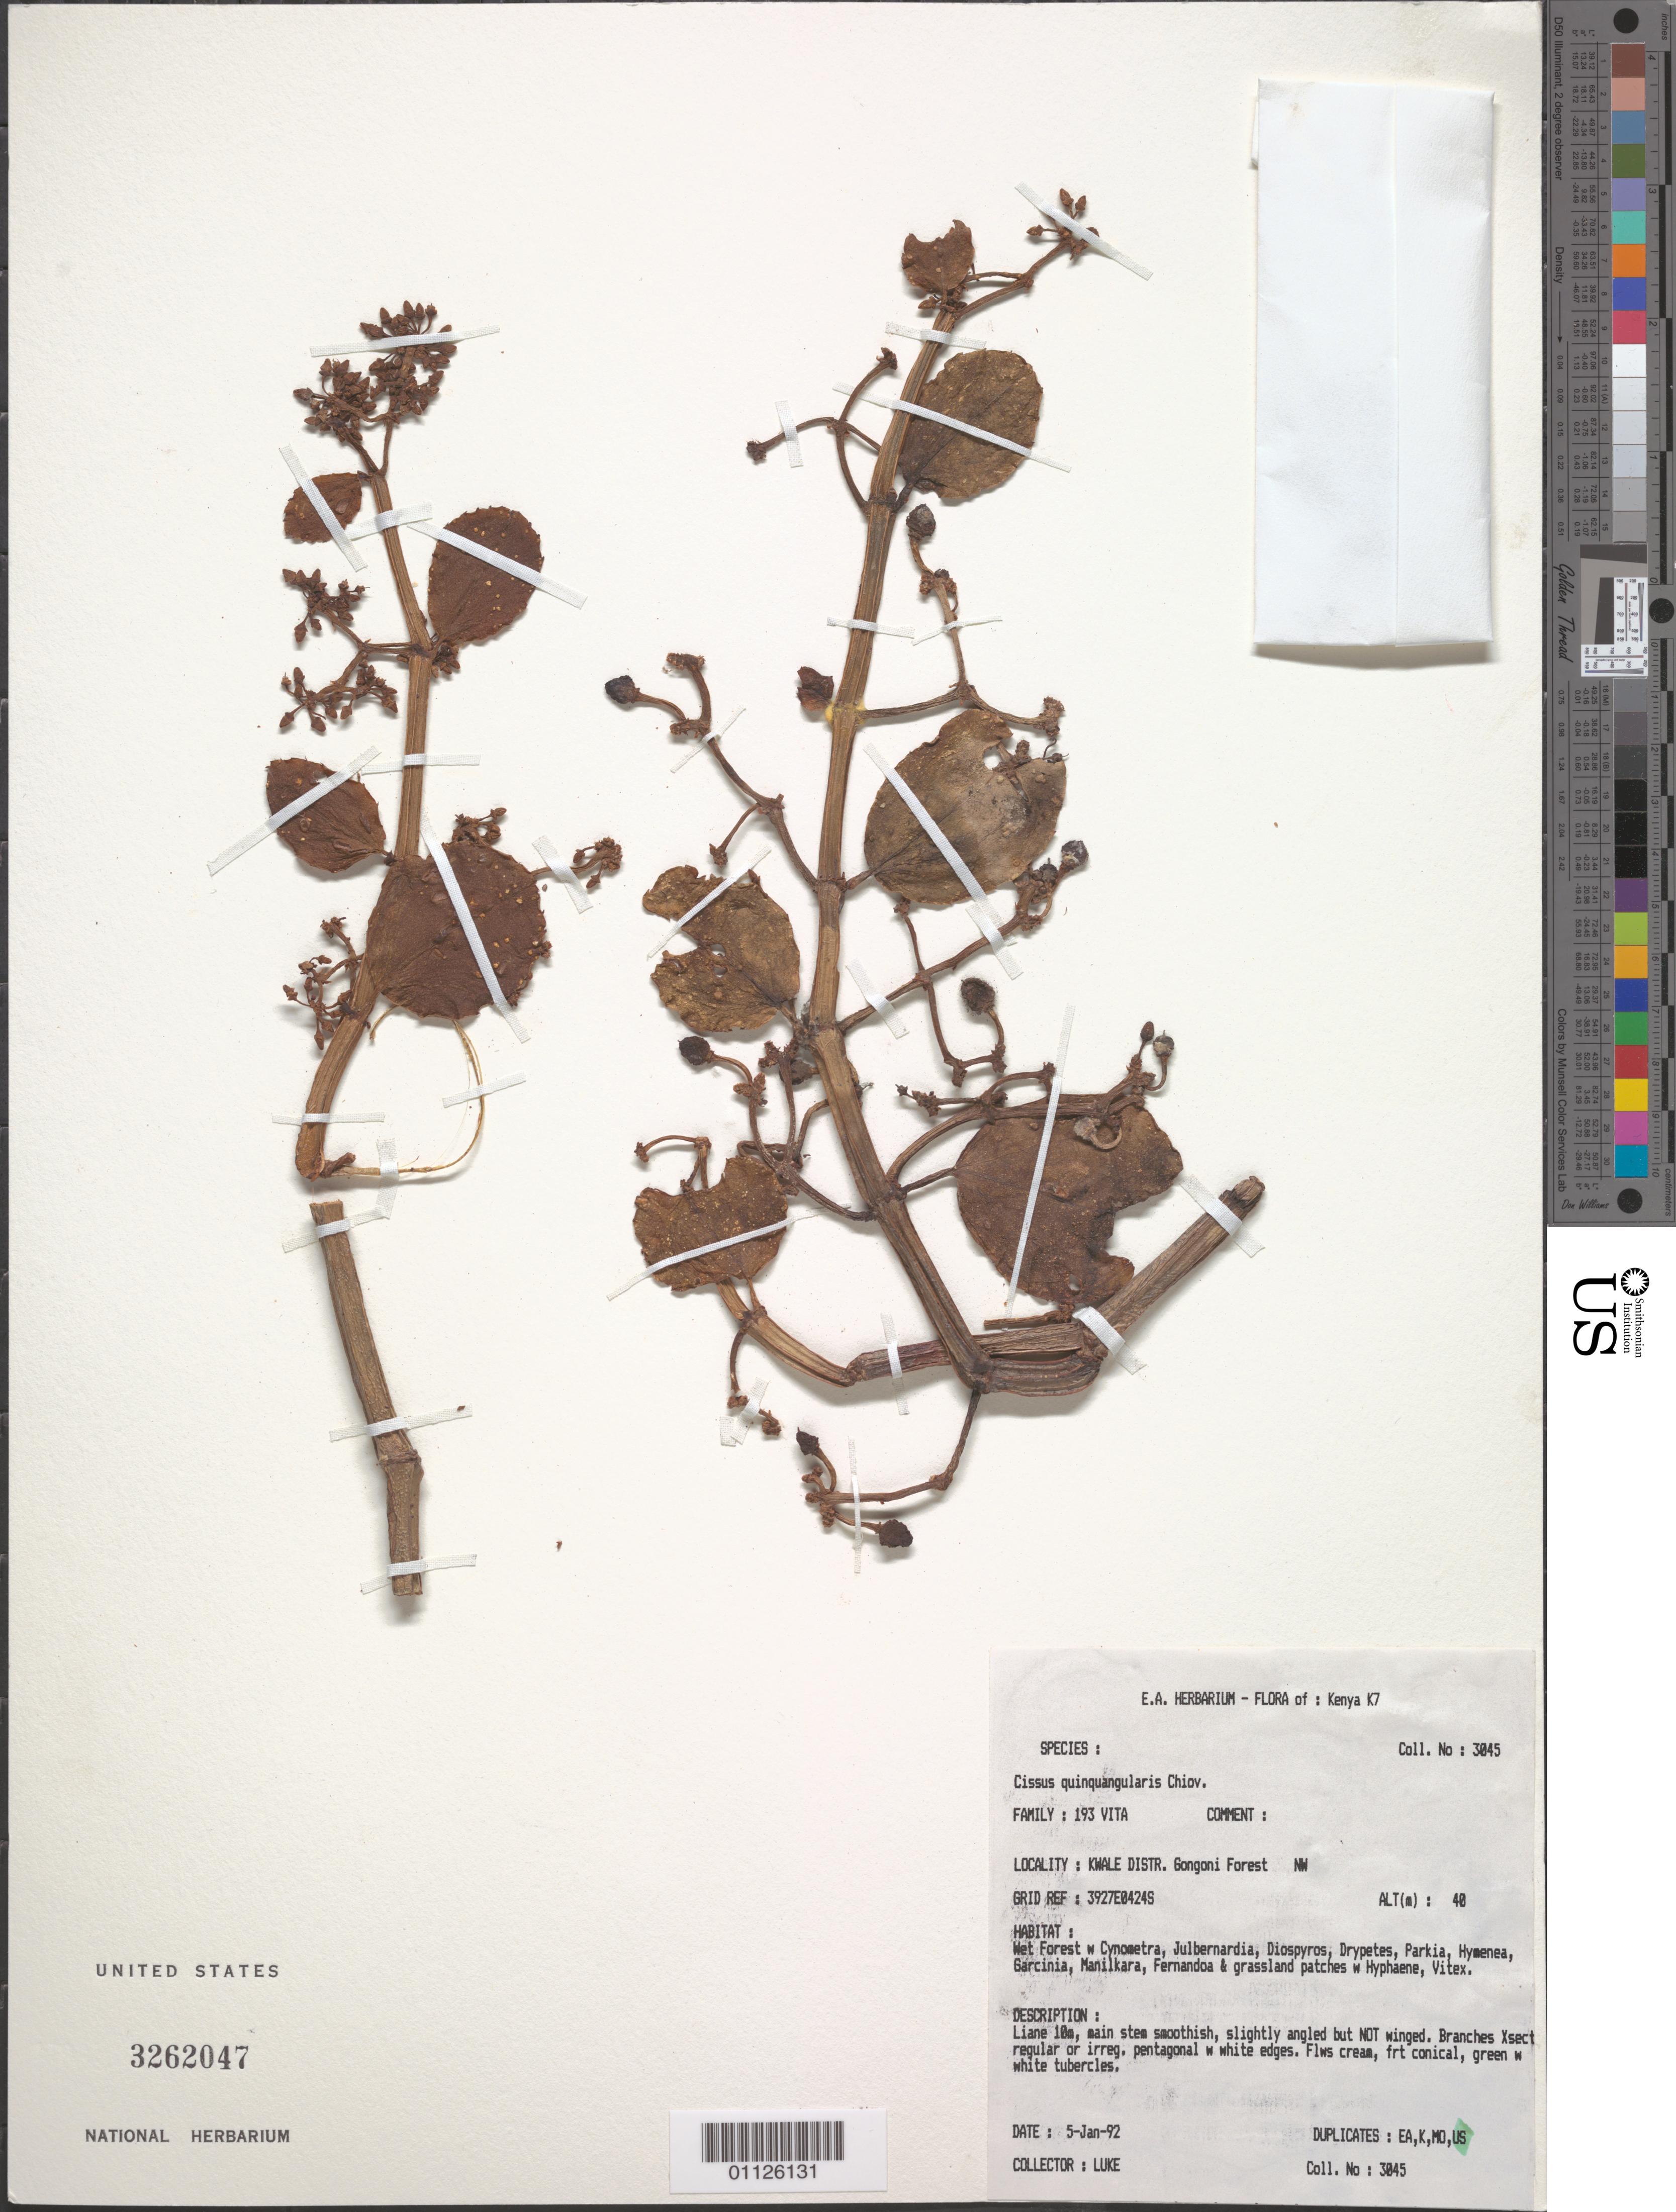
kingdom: Plantae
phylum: Tracheophyta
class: Magnoliopsida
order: Vitales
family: Vitaceae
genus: Cissus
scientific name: Cissus quadrangularis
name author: L.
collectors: -- Luke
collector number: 3045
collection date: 1992-01-05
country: Kenya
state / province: Kwale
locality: Gongoni Forest.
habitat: Wet Forest. Liana.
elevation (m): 40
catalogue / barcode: US 3262047